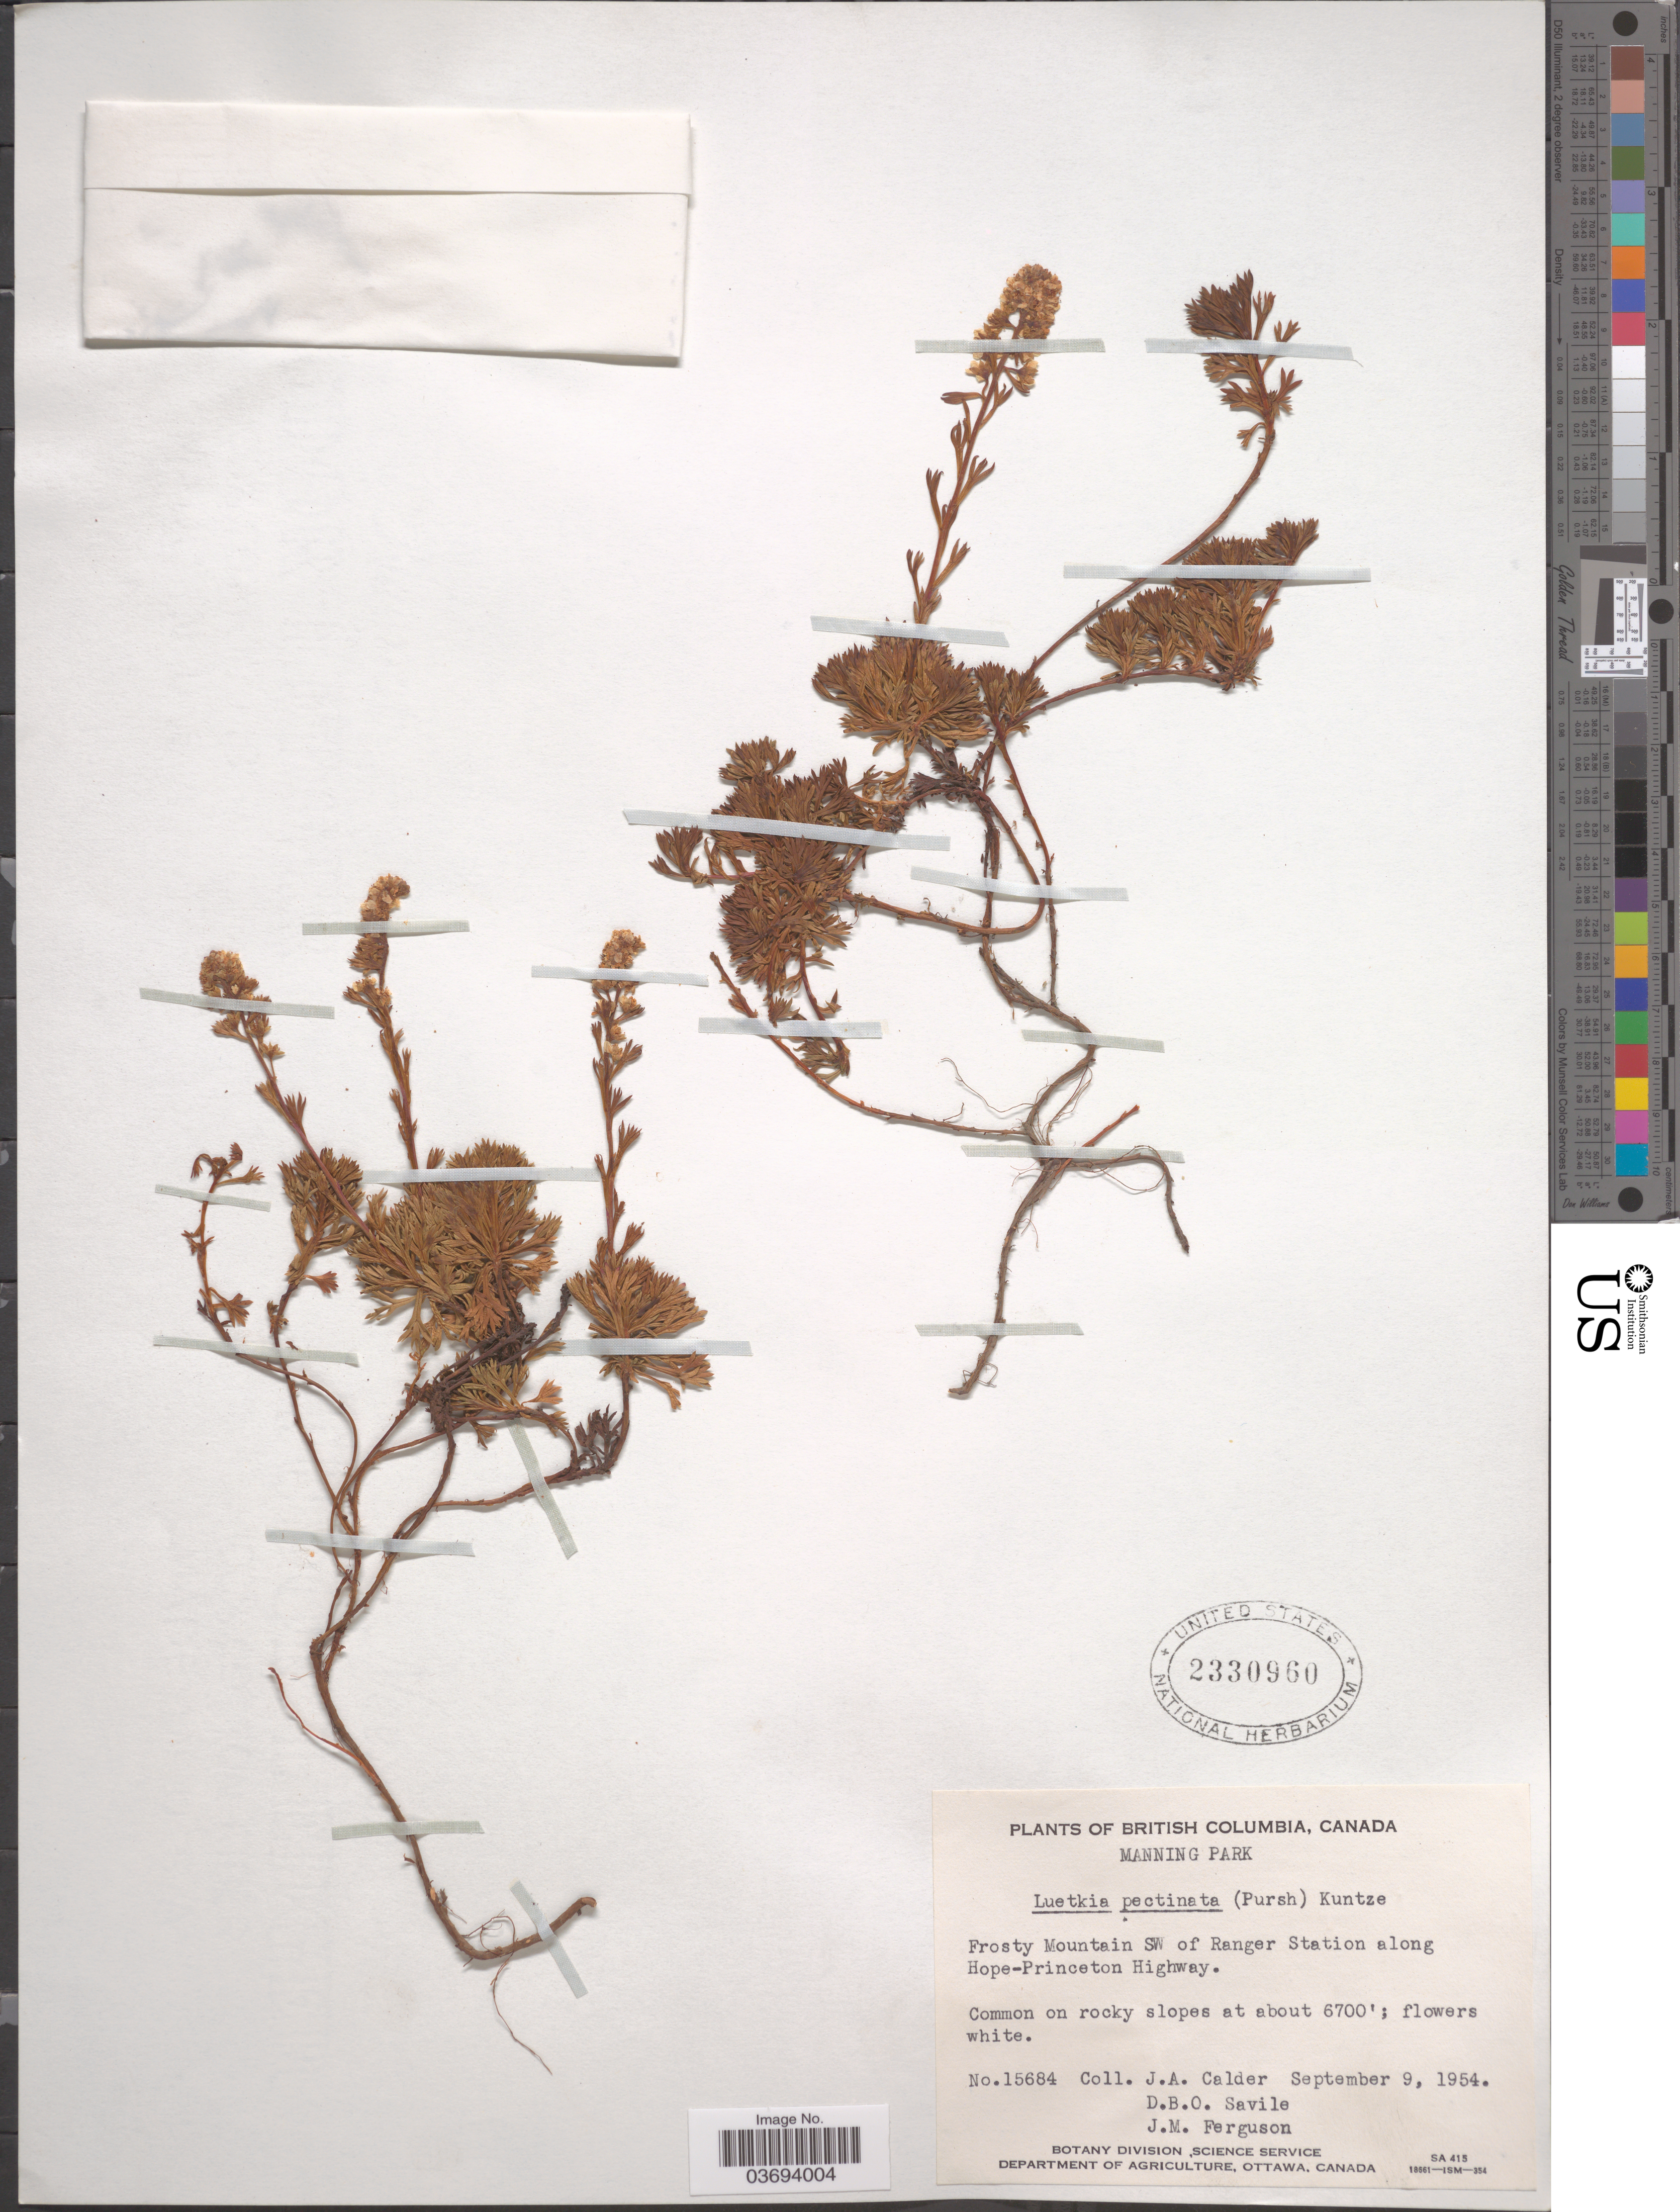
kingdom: Plantae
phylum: Tracheophyta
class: Magnoliopsida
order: Rosales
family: Rosaceae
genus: Luetkea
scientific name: Luetkea pectinata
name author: (Pursh) Kuntze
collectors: J. A. Calder, D. Savile & J. M. Ferguson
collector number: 15684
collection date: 1954-09-09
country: Canada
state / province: British Columbia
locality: Manning Park. Frosty Mountain SW of Ranger Station along Hope-Princeton Highway.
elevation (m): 2042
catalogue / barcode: US 2330960